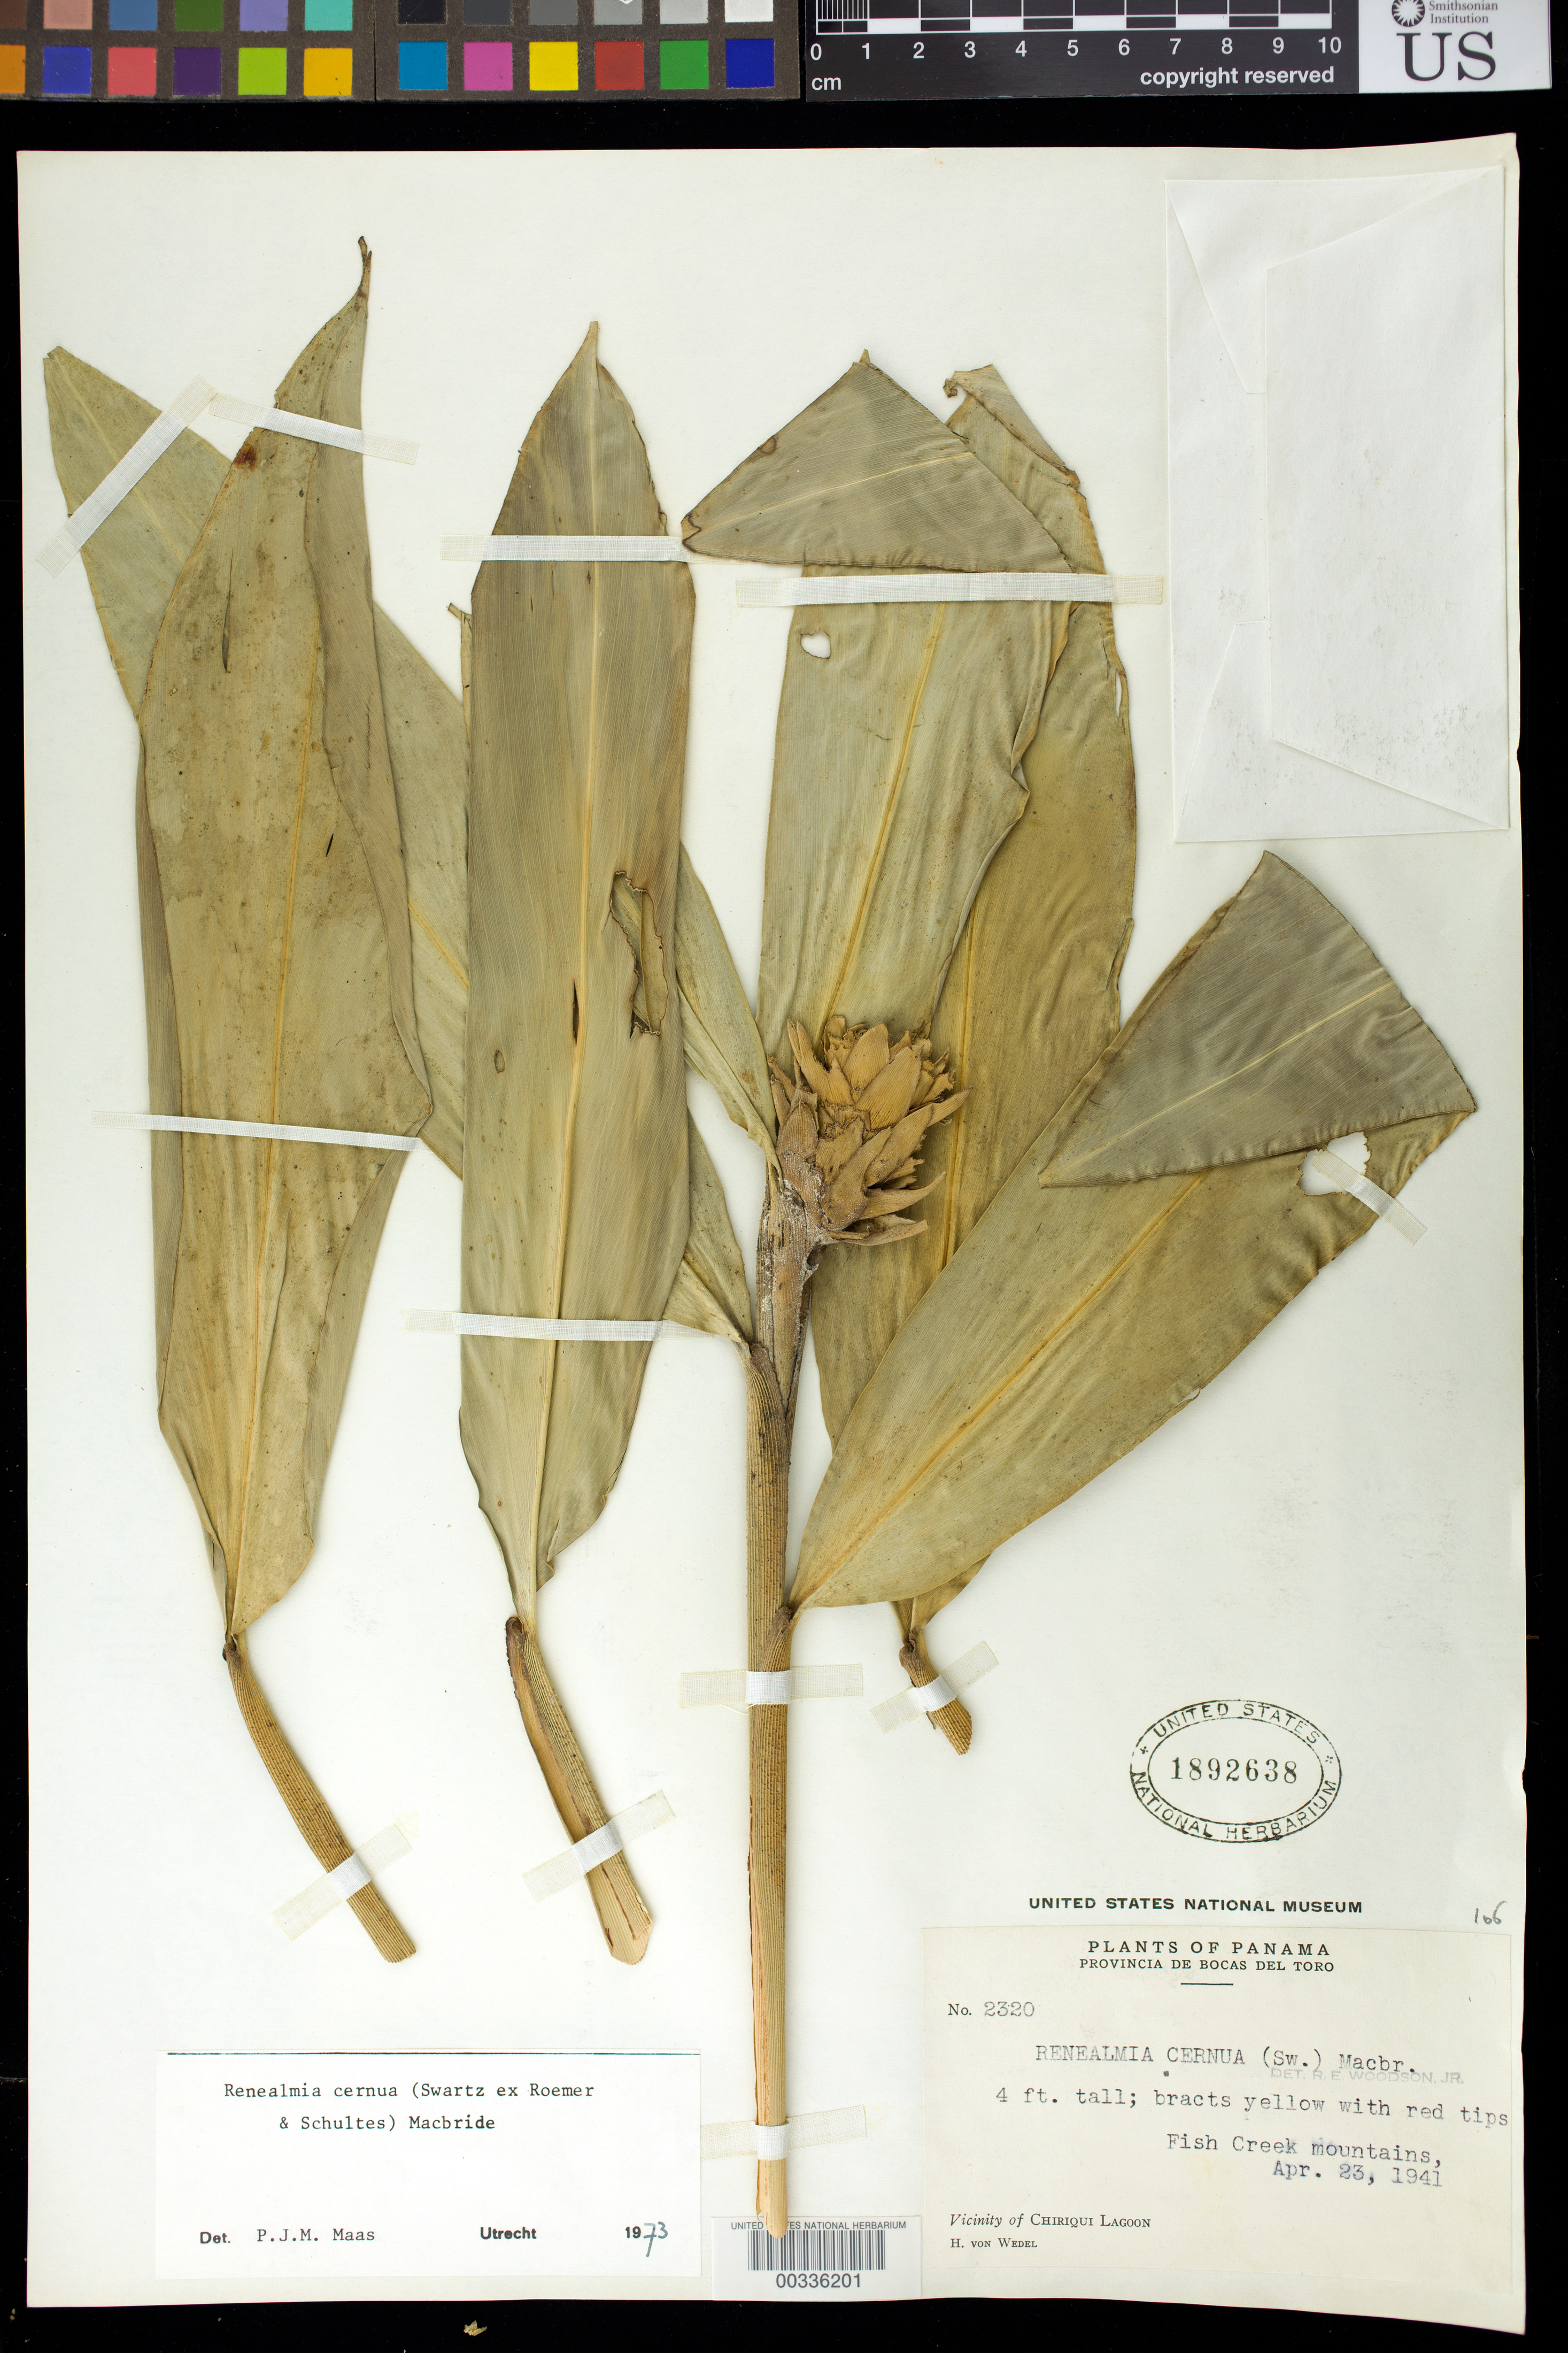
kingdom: Plantae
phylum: Tracheophyta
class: Liliopsida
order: Zingiberales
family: Zingiberaceae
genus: Renealmia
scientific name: Renealmia cernua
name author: (Sw. ex Roem. & Schult.) J.F. Macbr.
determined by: Maas, Paul J. M.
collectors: H. von Wedel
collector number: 2320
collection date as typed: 23 Apr 1941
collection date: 1941-04-23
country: Panama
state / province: Bocas del Toro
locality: Fish Creek mountains, vicinity of Chiriquí Lagoon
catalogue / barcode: US 1892638